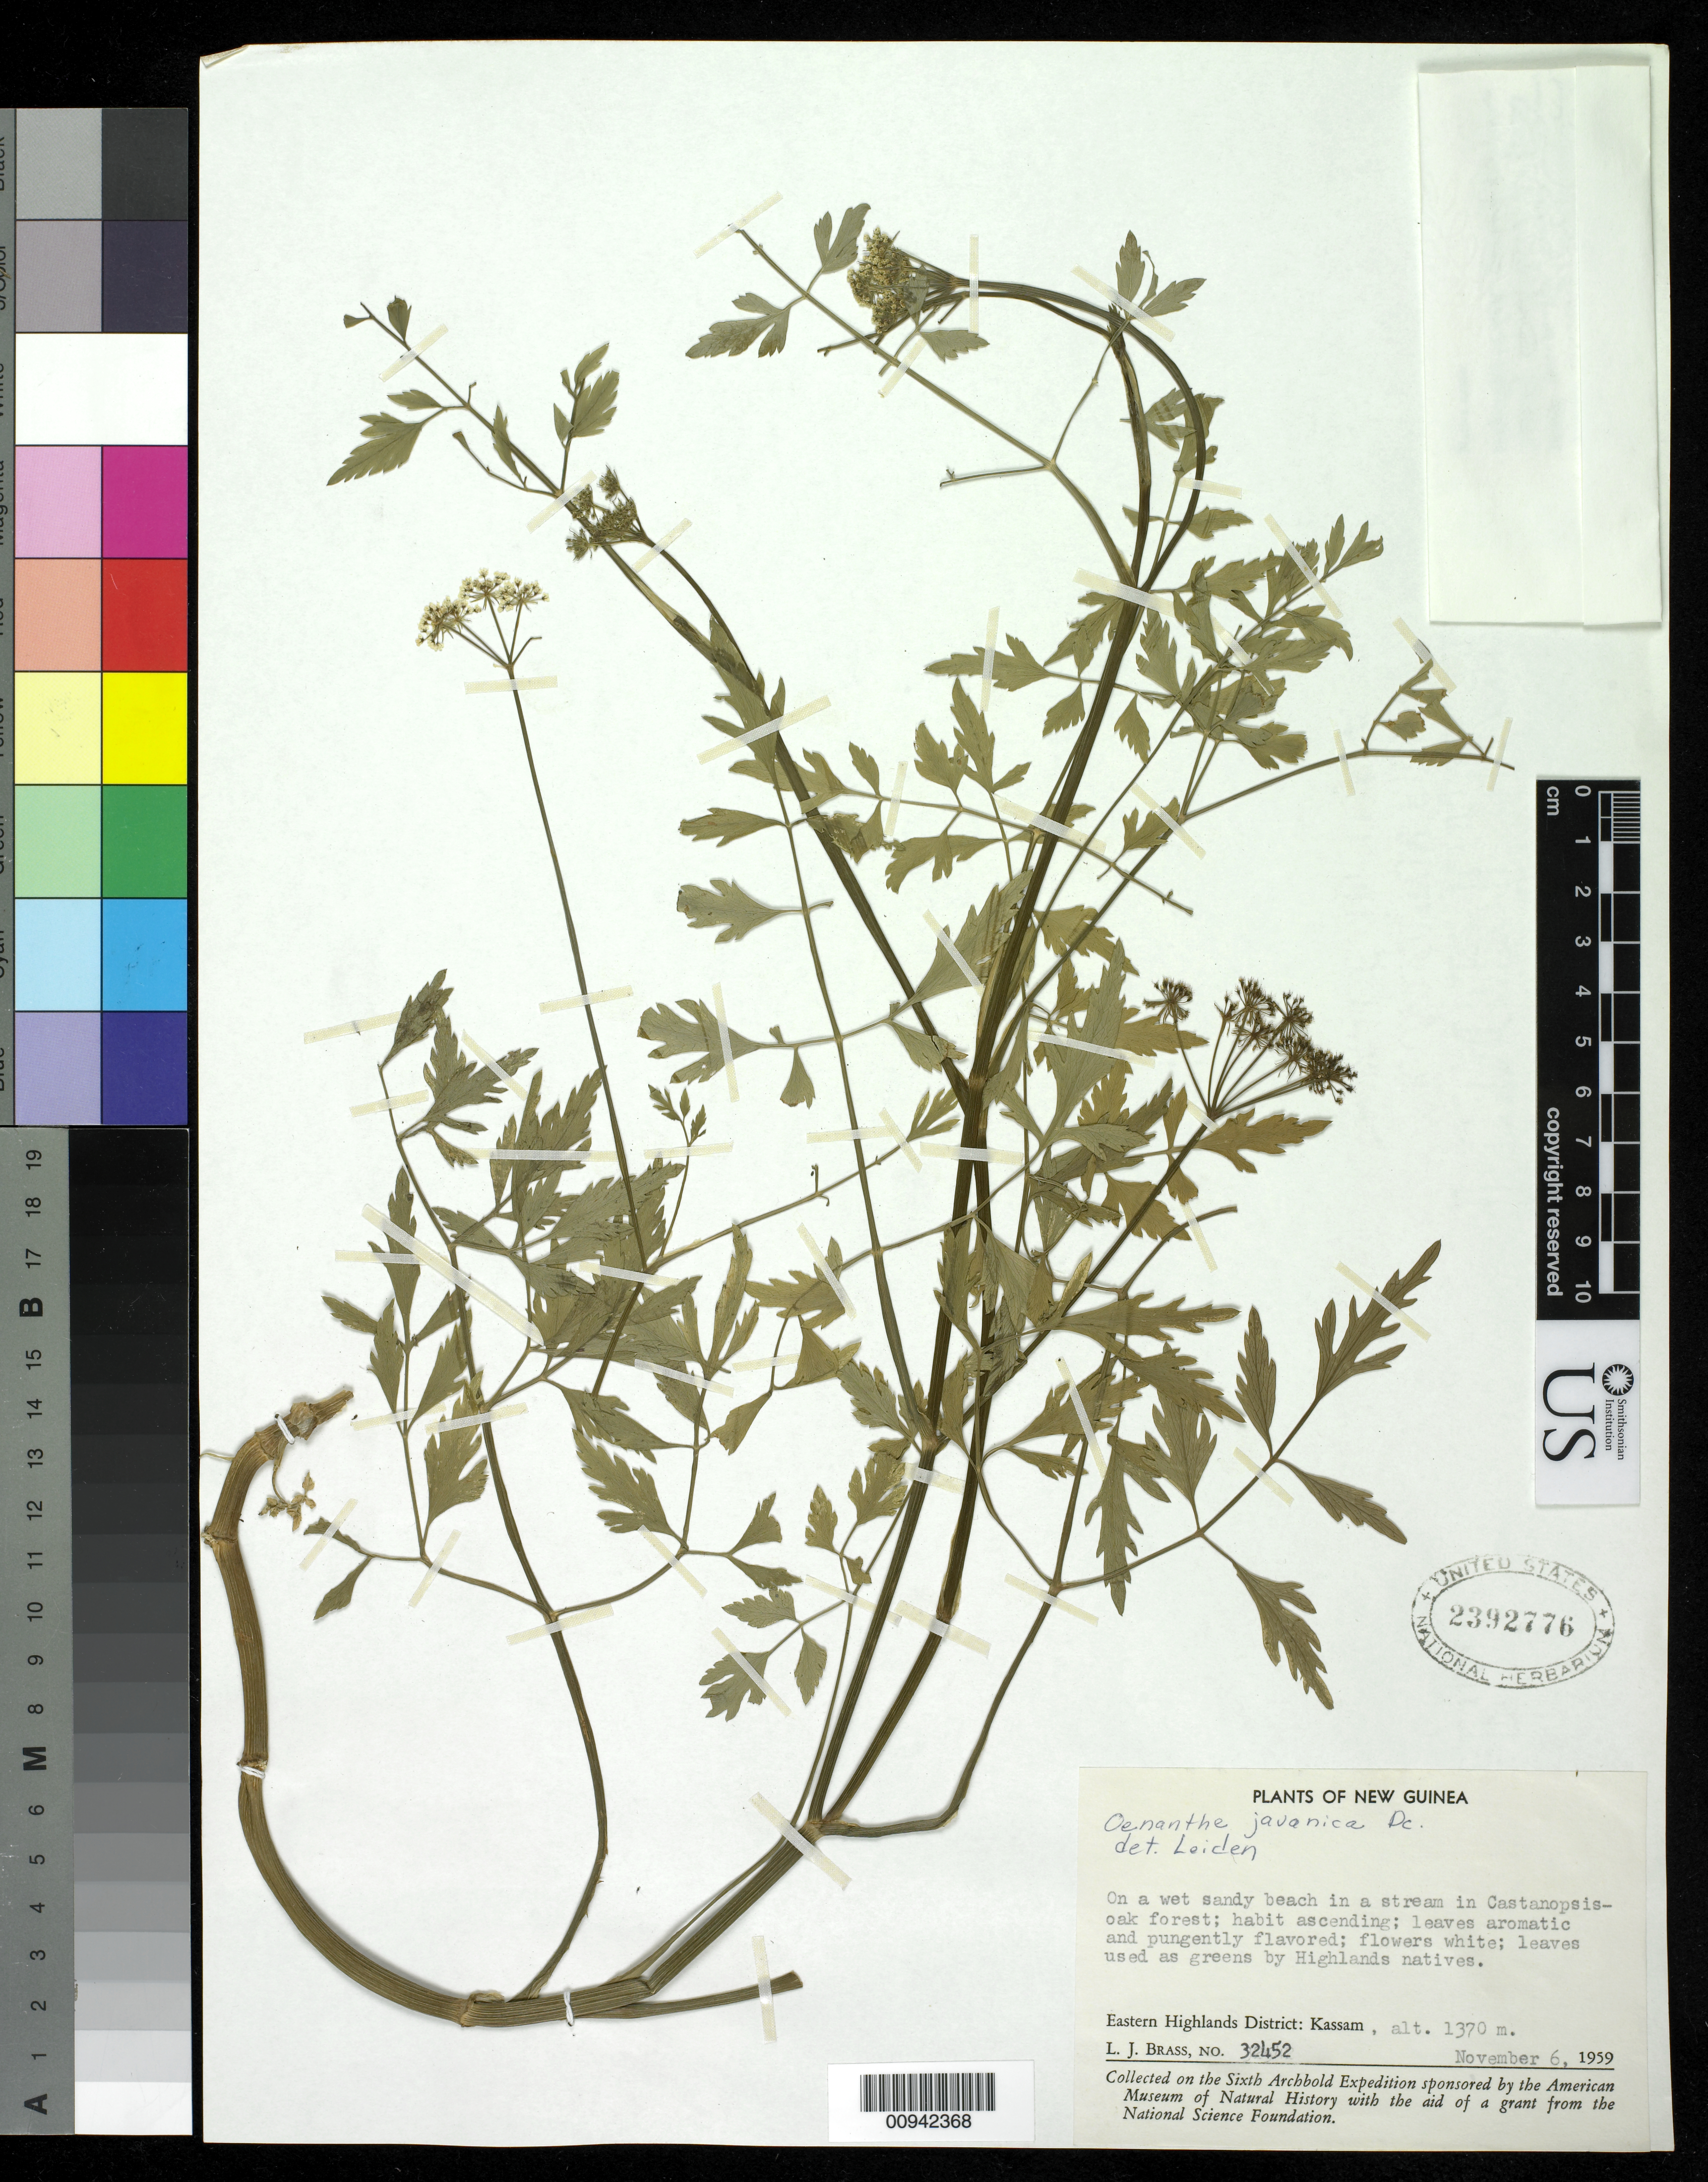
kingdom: Plantae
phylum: Tracheophyta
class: Magnoliopsida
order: Apiales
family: Apiaceae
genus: Oenanthe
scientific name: Oenanthe javanica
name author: (Blume) DC.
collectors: L. J. Brass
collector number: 32452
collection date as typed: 06 Nov 1959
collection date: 1959-11-06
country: Papua New Guinea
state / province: Eastern Highlands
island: New Guinea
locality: Eastern Highlands District: Kassam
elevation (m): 1370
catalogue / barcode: US 2392776